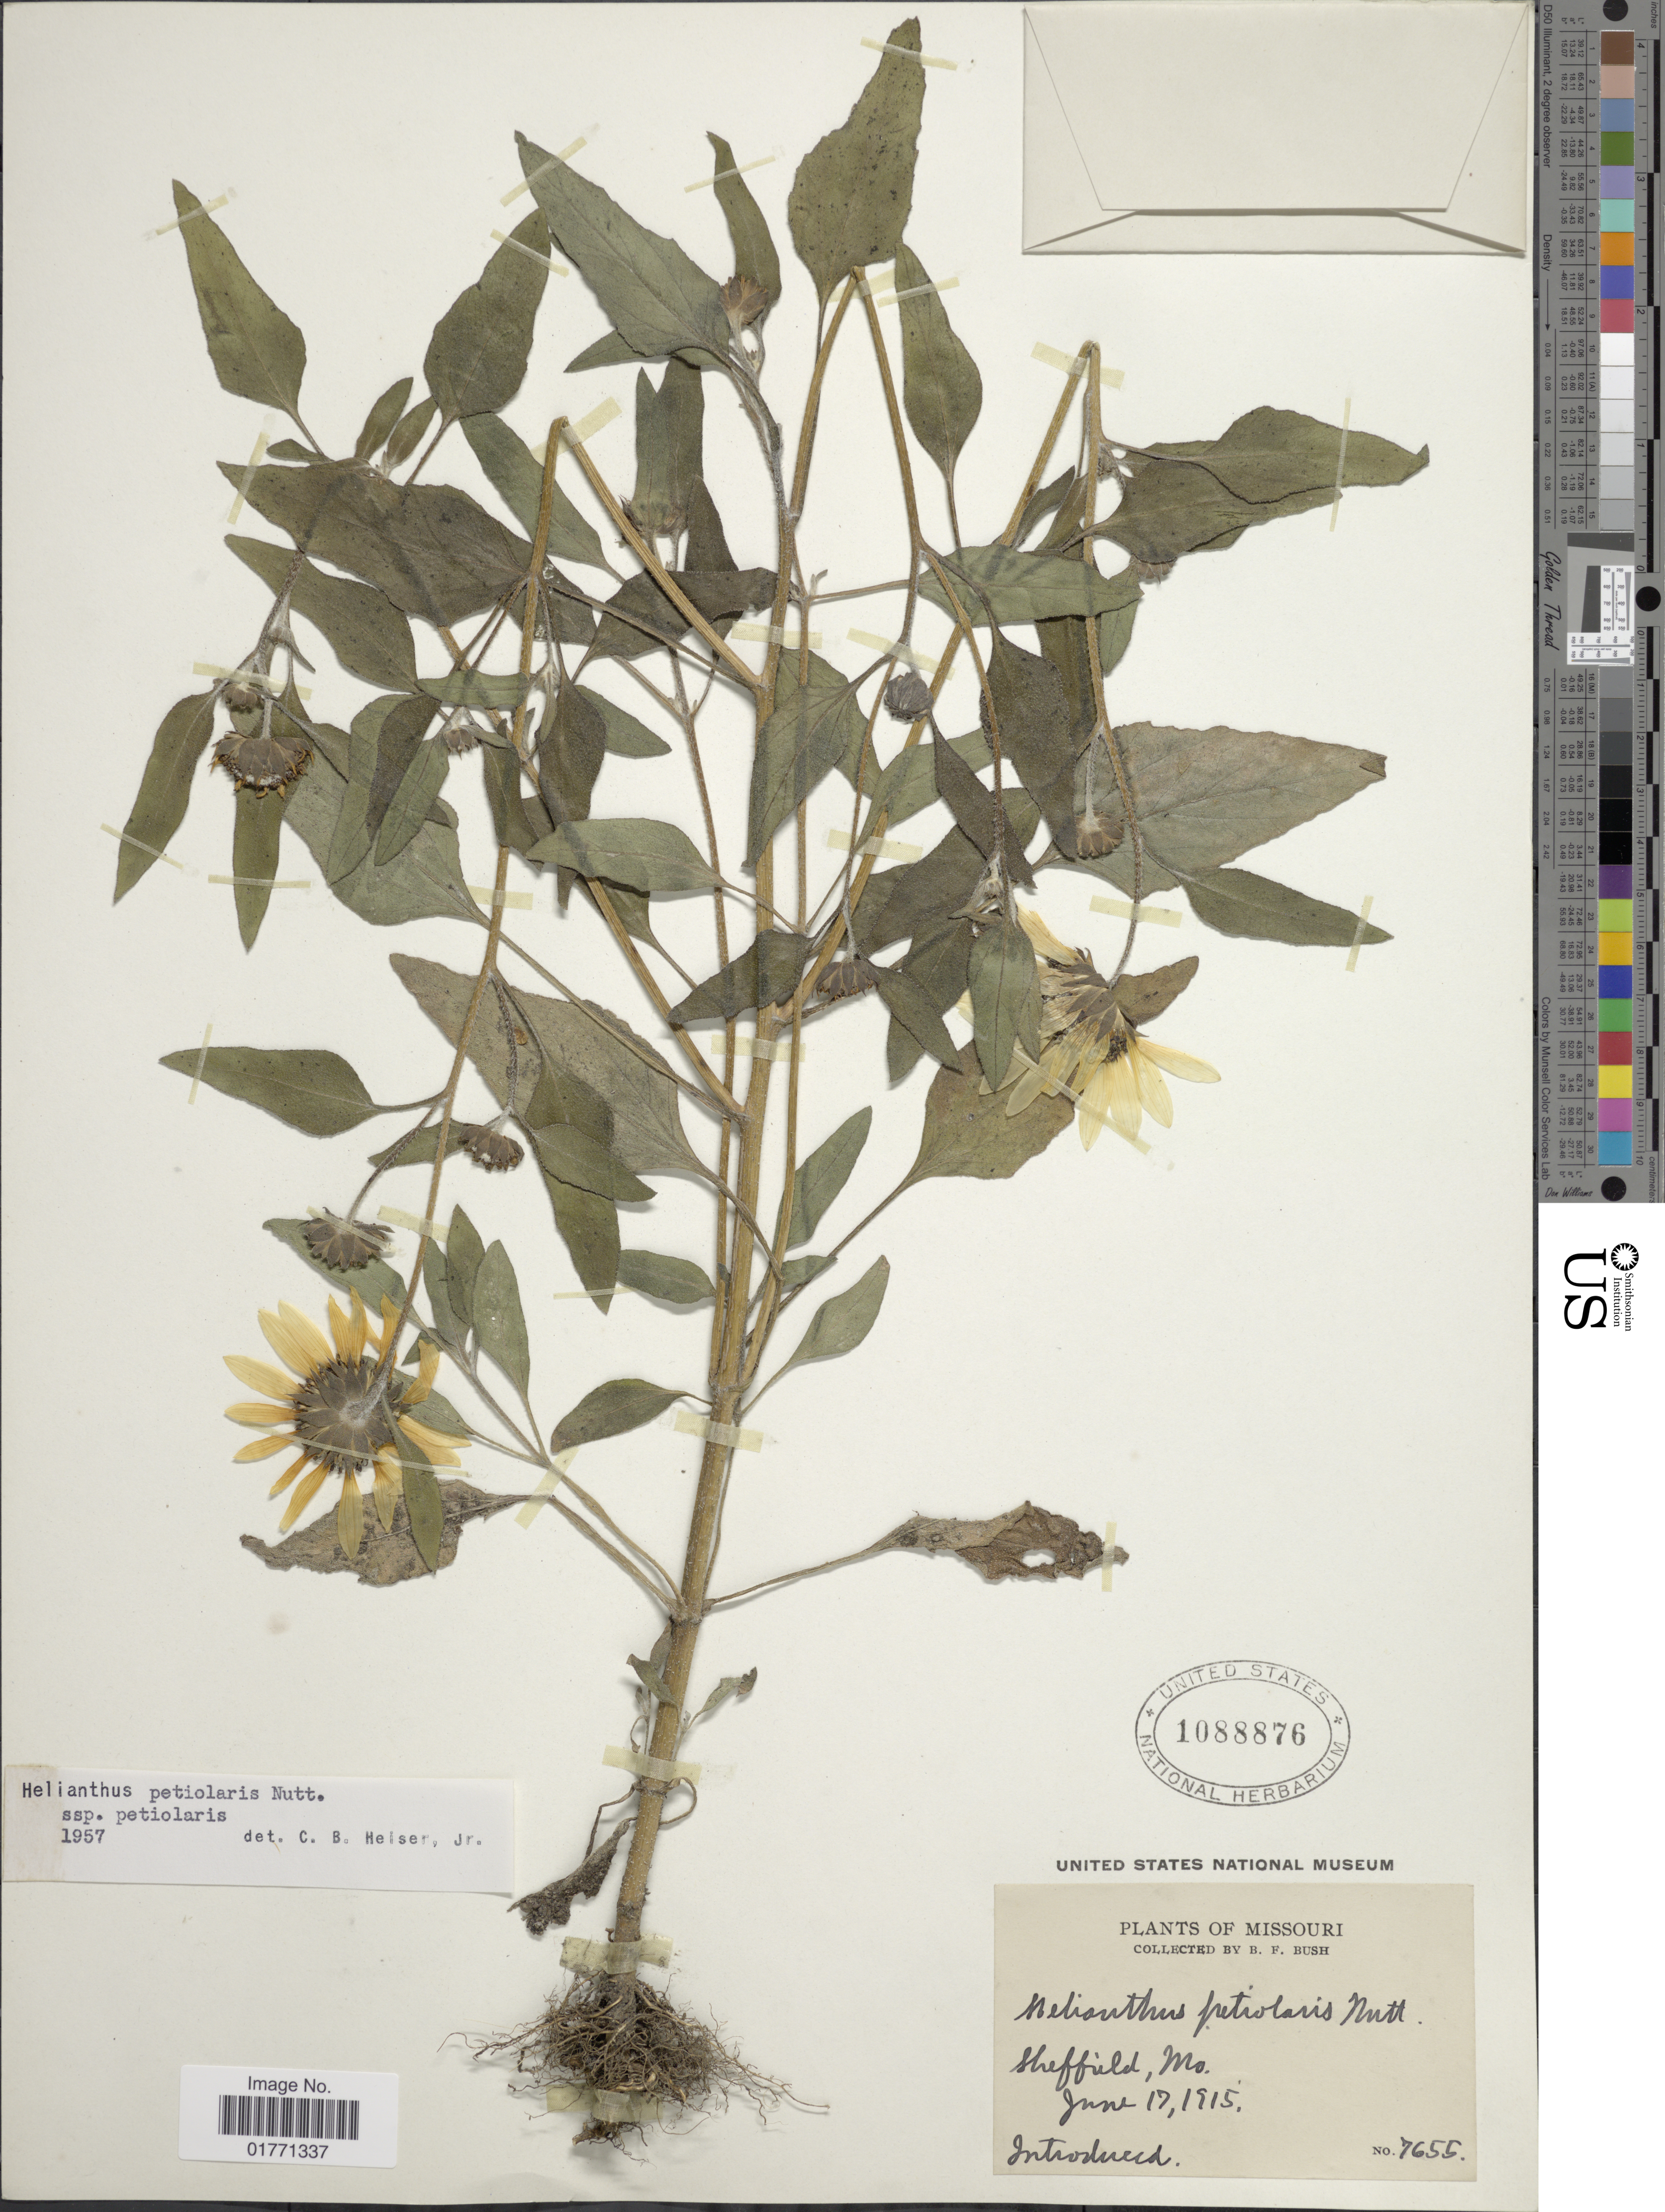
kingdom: Plantae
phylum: Tracheophyta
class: Magnoliopsida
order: Asterales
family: Asteraceae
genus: Helianthus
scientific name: Helianthus petiolaris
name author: Nutt.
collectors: B. F. Bush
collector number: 7655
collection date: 1915-06-17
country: United States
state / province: Missouri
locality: Sheffield.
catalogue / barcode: US 1088876